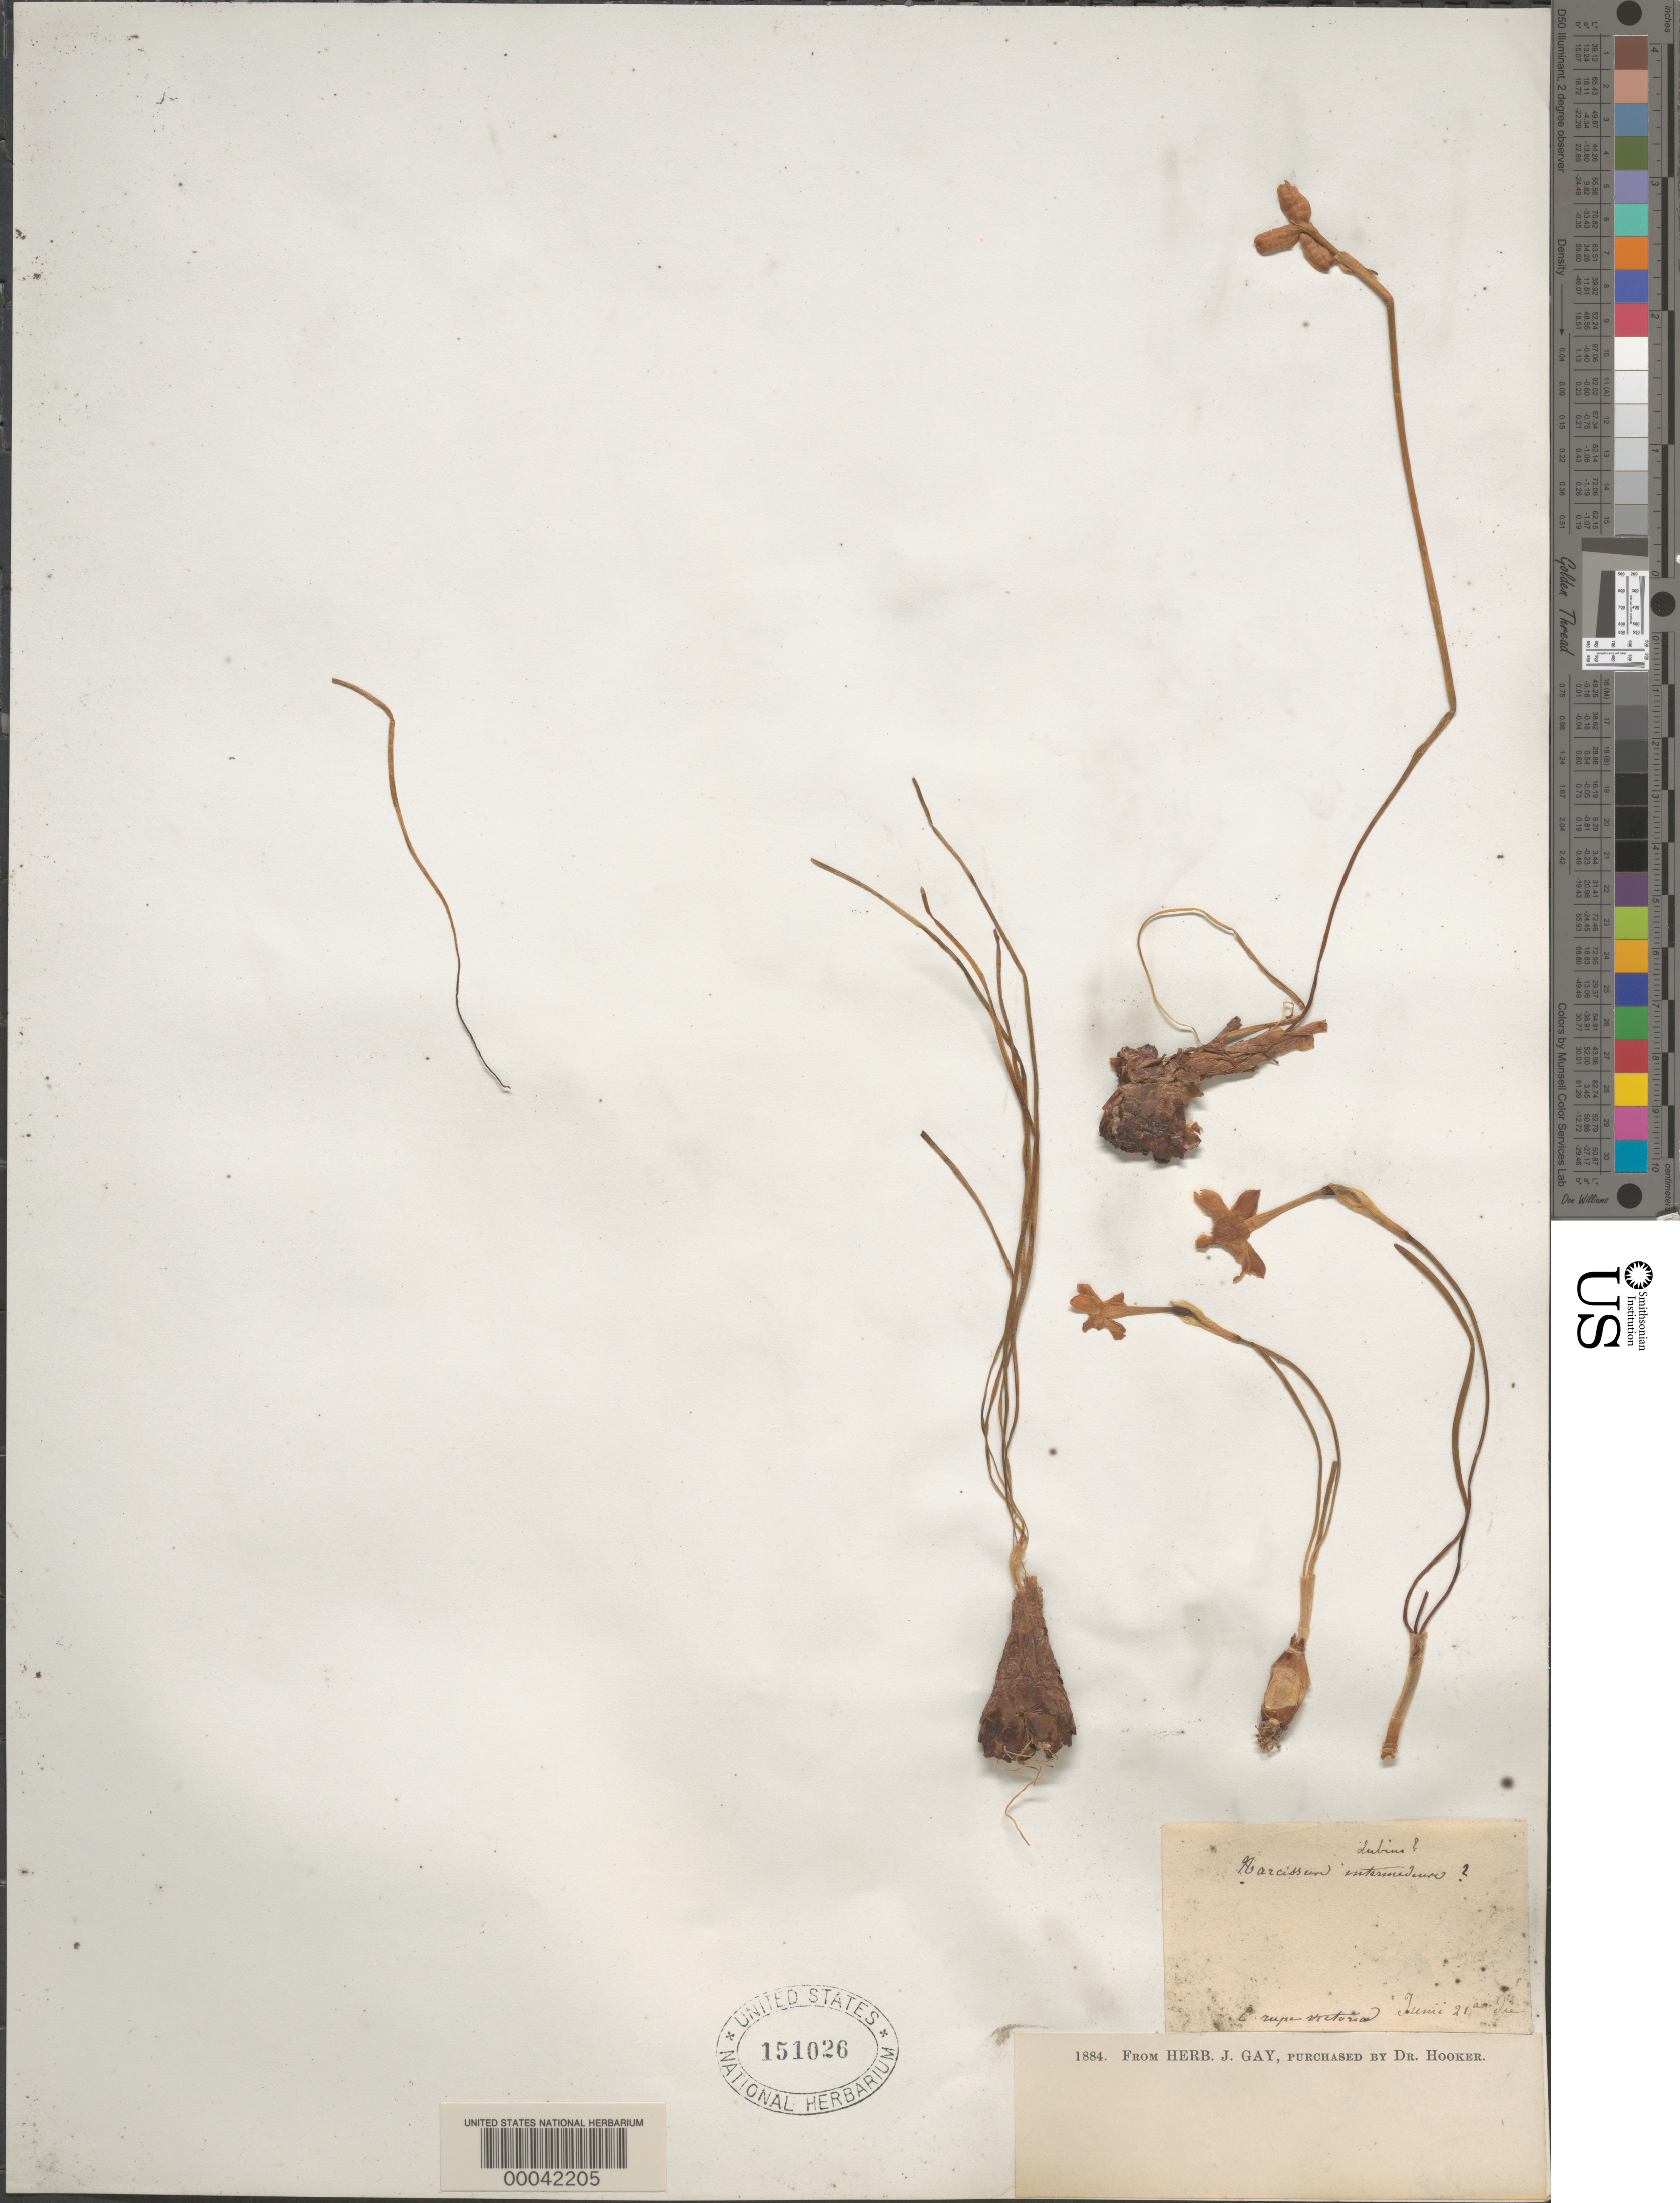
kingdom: Plantae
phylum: Tracheophyta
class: Liliopsida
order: Asparagales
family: Amaryllidaceae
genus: Narcissus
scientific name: Narcissus x intermedius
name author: Loisel.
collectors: ex herb. J. Gay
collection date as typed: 21 Jun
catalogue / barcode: US 151026